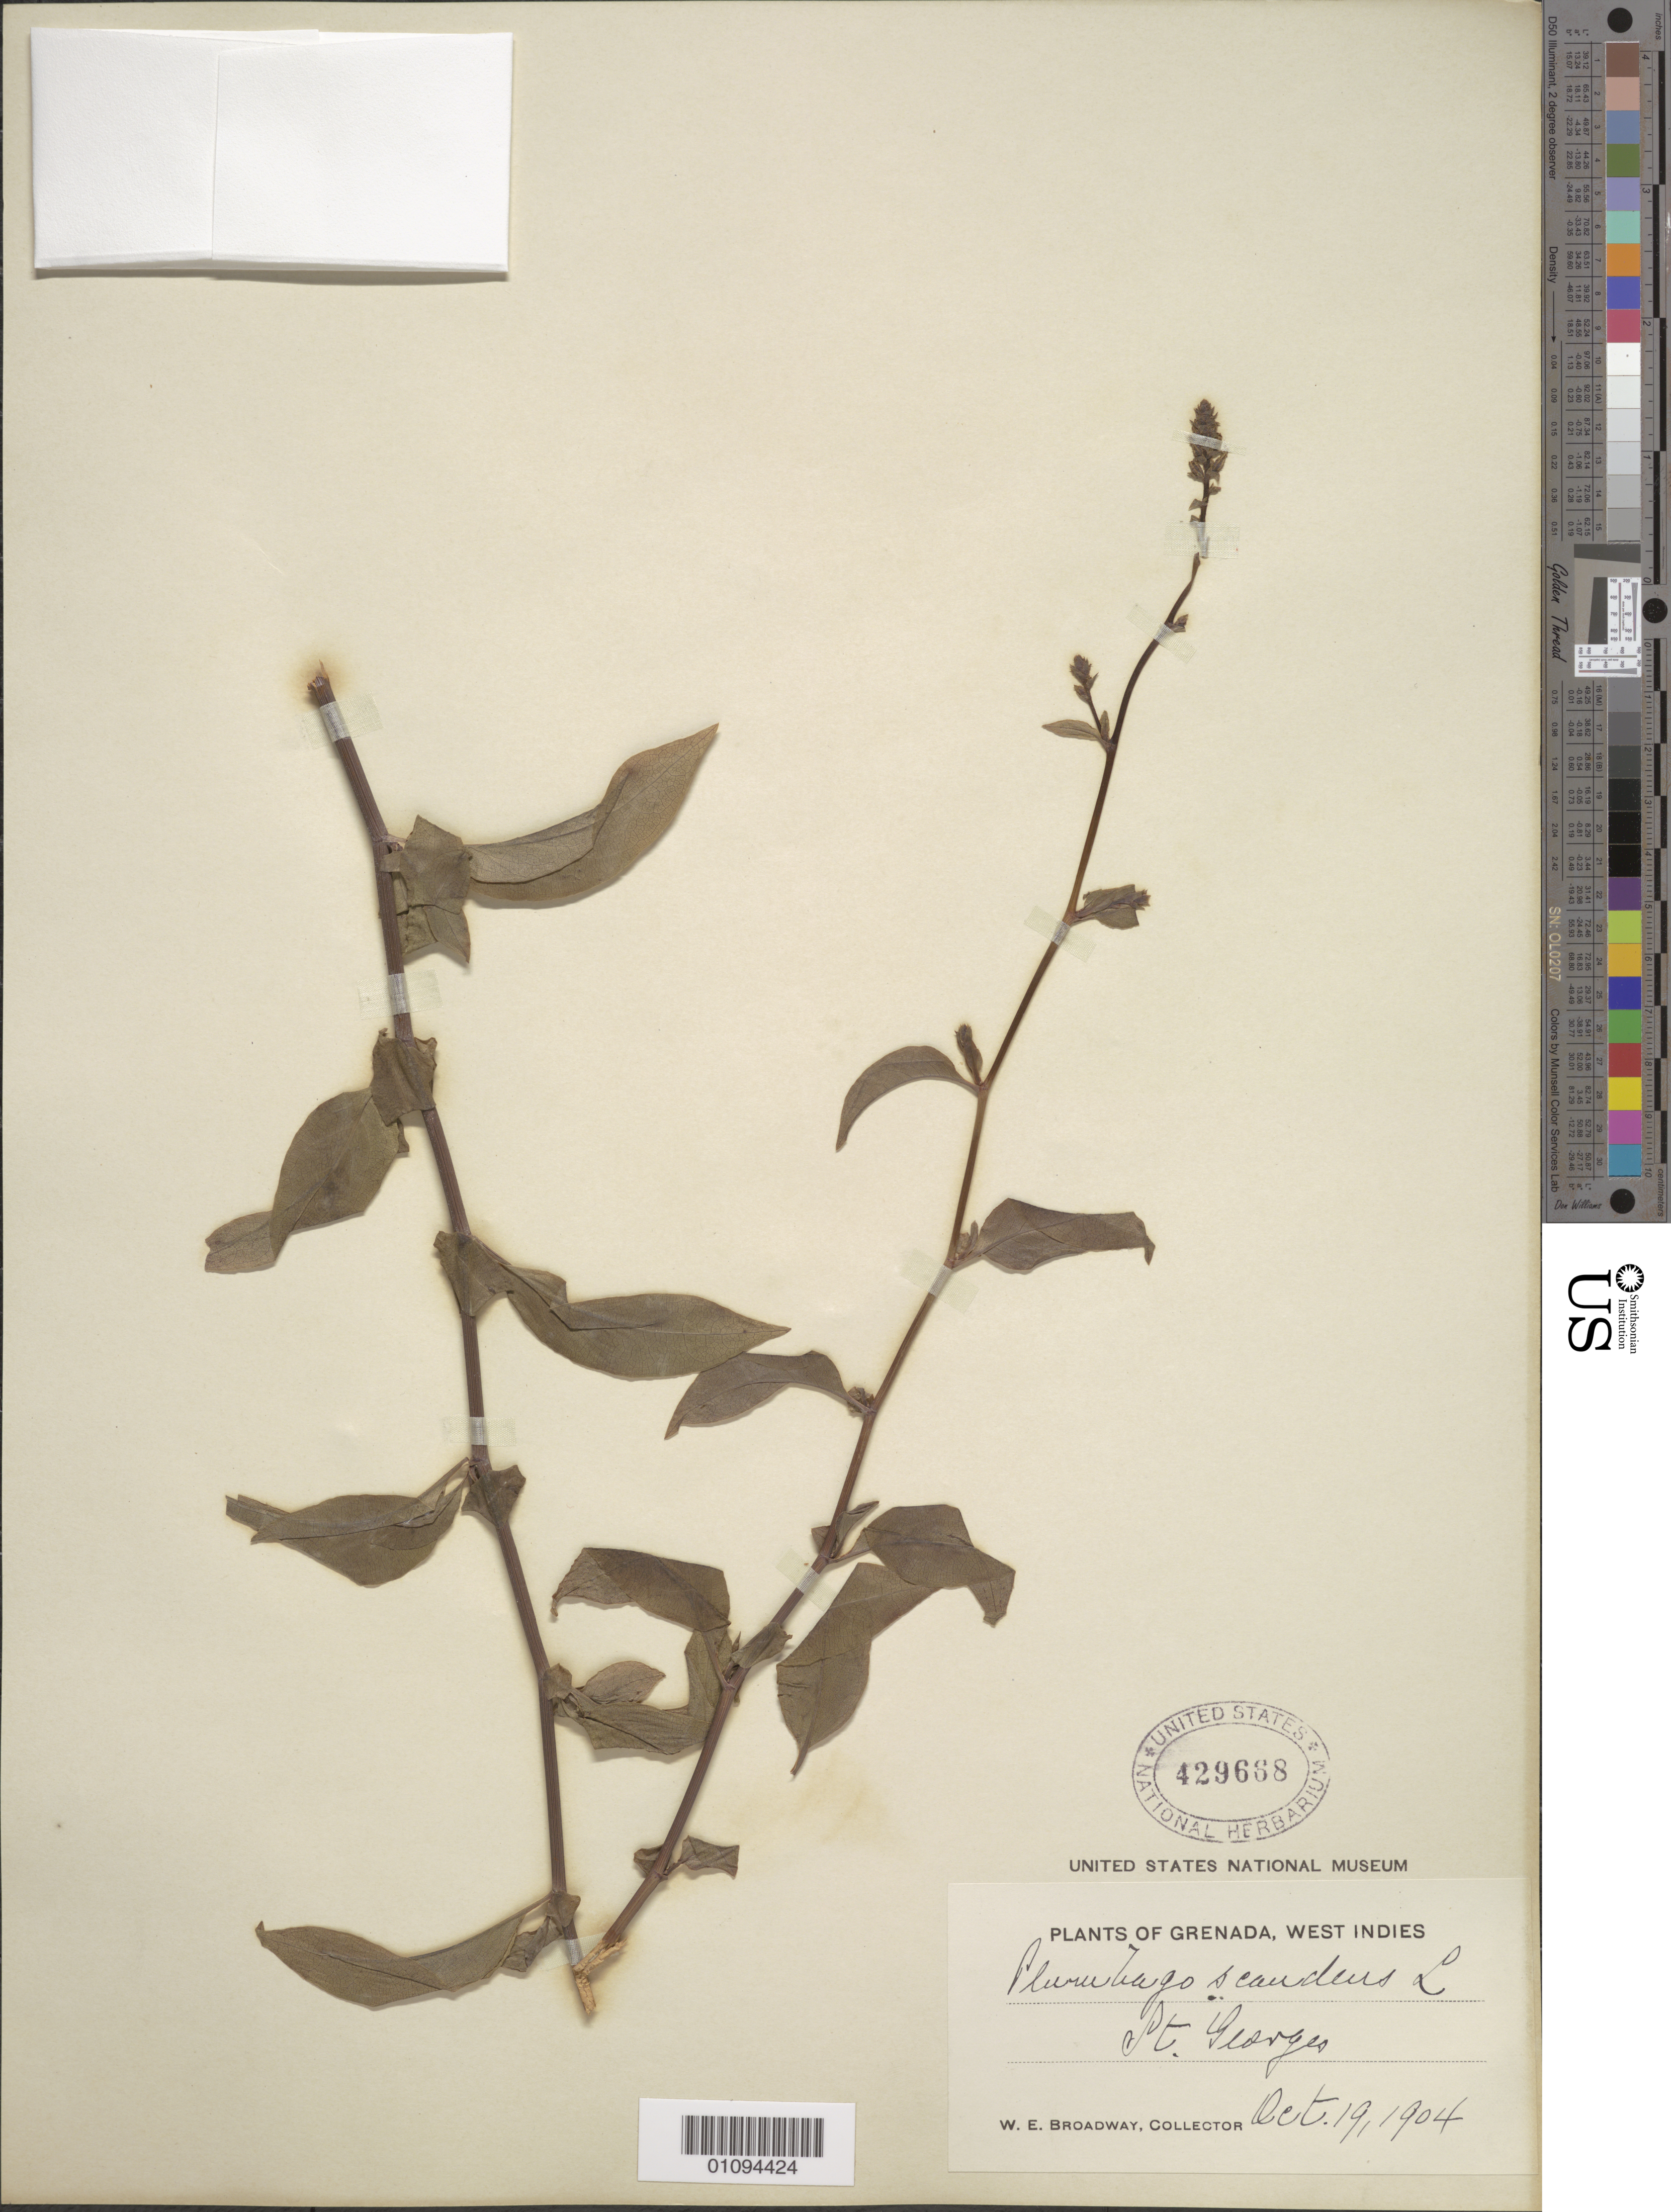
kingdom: Plantae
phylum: Tracheophyta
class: Magnoliopsida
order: Caryophyllales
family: Plumbaginaceae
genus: Plumbago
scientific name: Plumbago scandens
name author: L.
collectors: W. E. Broadway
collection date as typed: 19 Oct 1904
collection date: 1904-10-19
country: Grenada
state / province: Saint George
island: Grenada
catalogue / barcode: US 429668